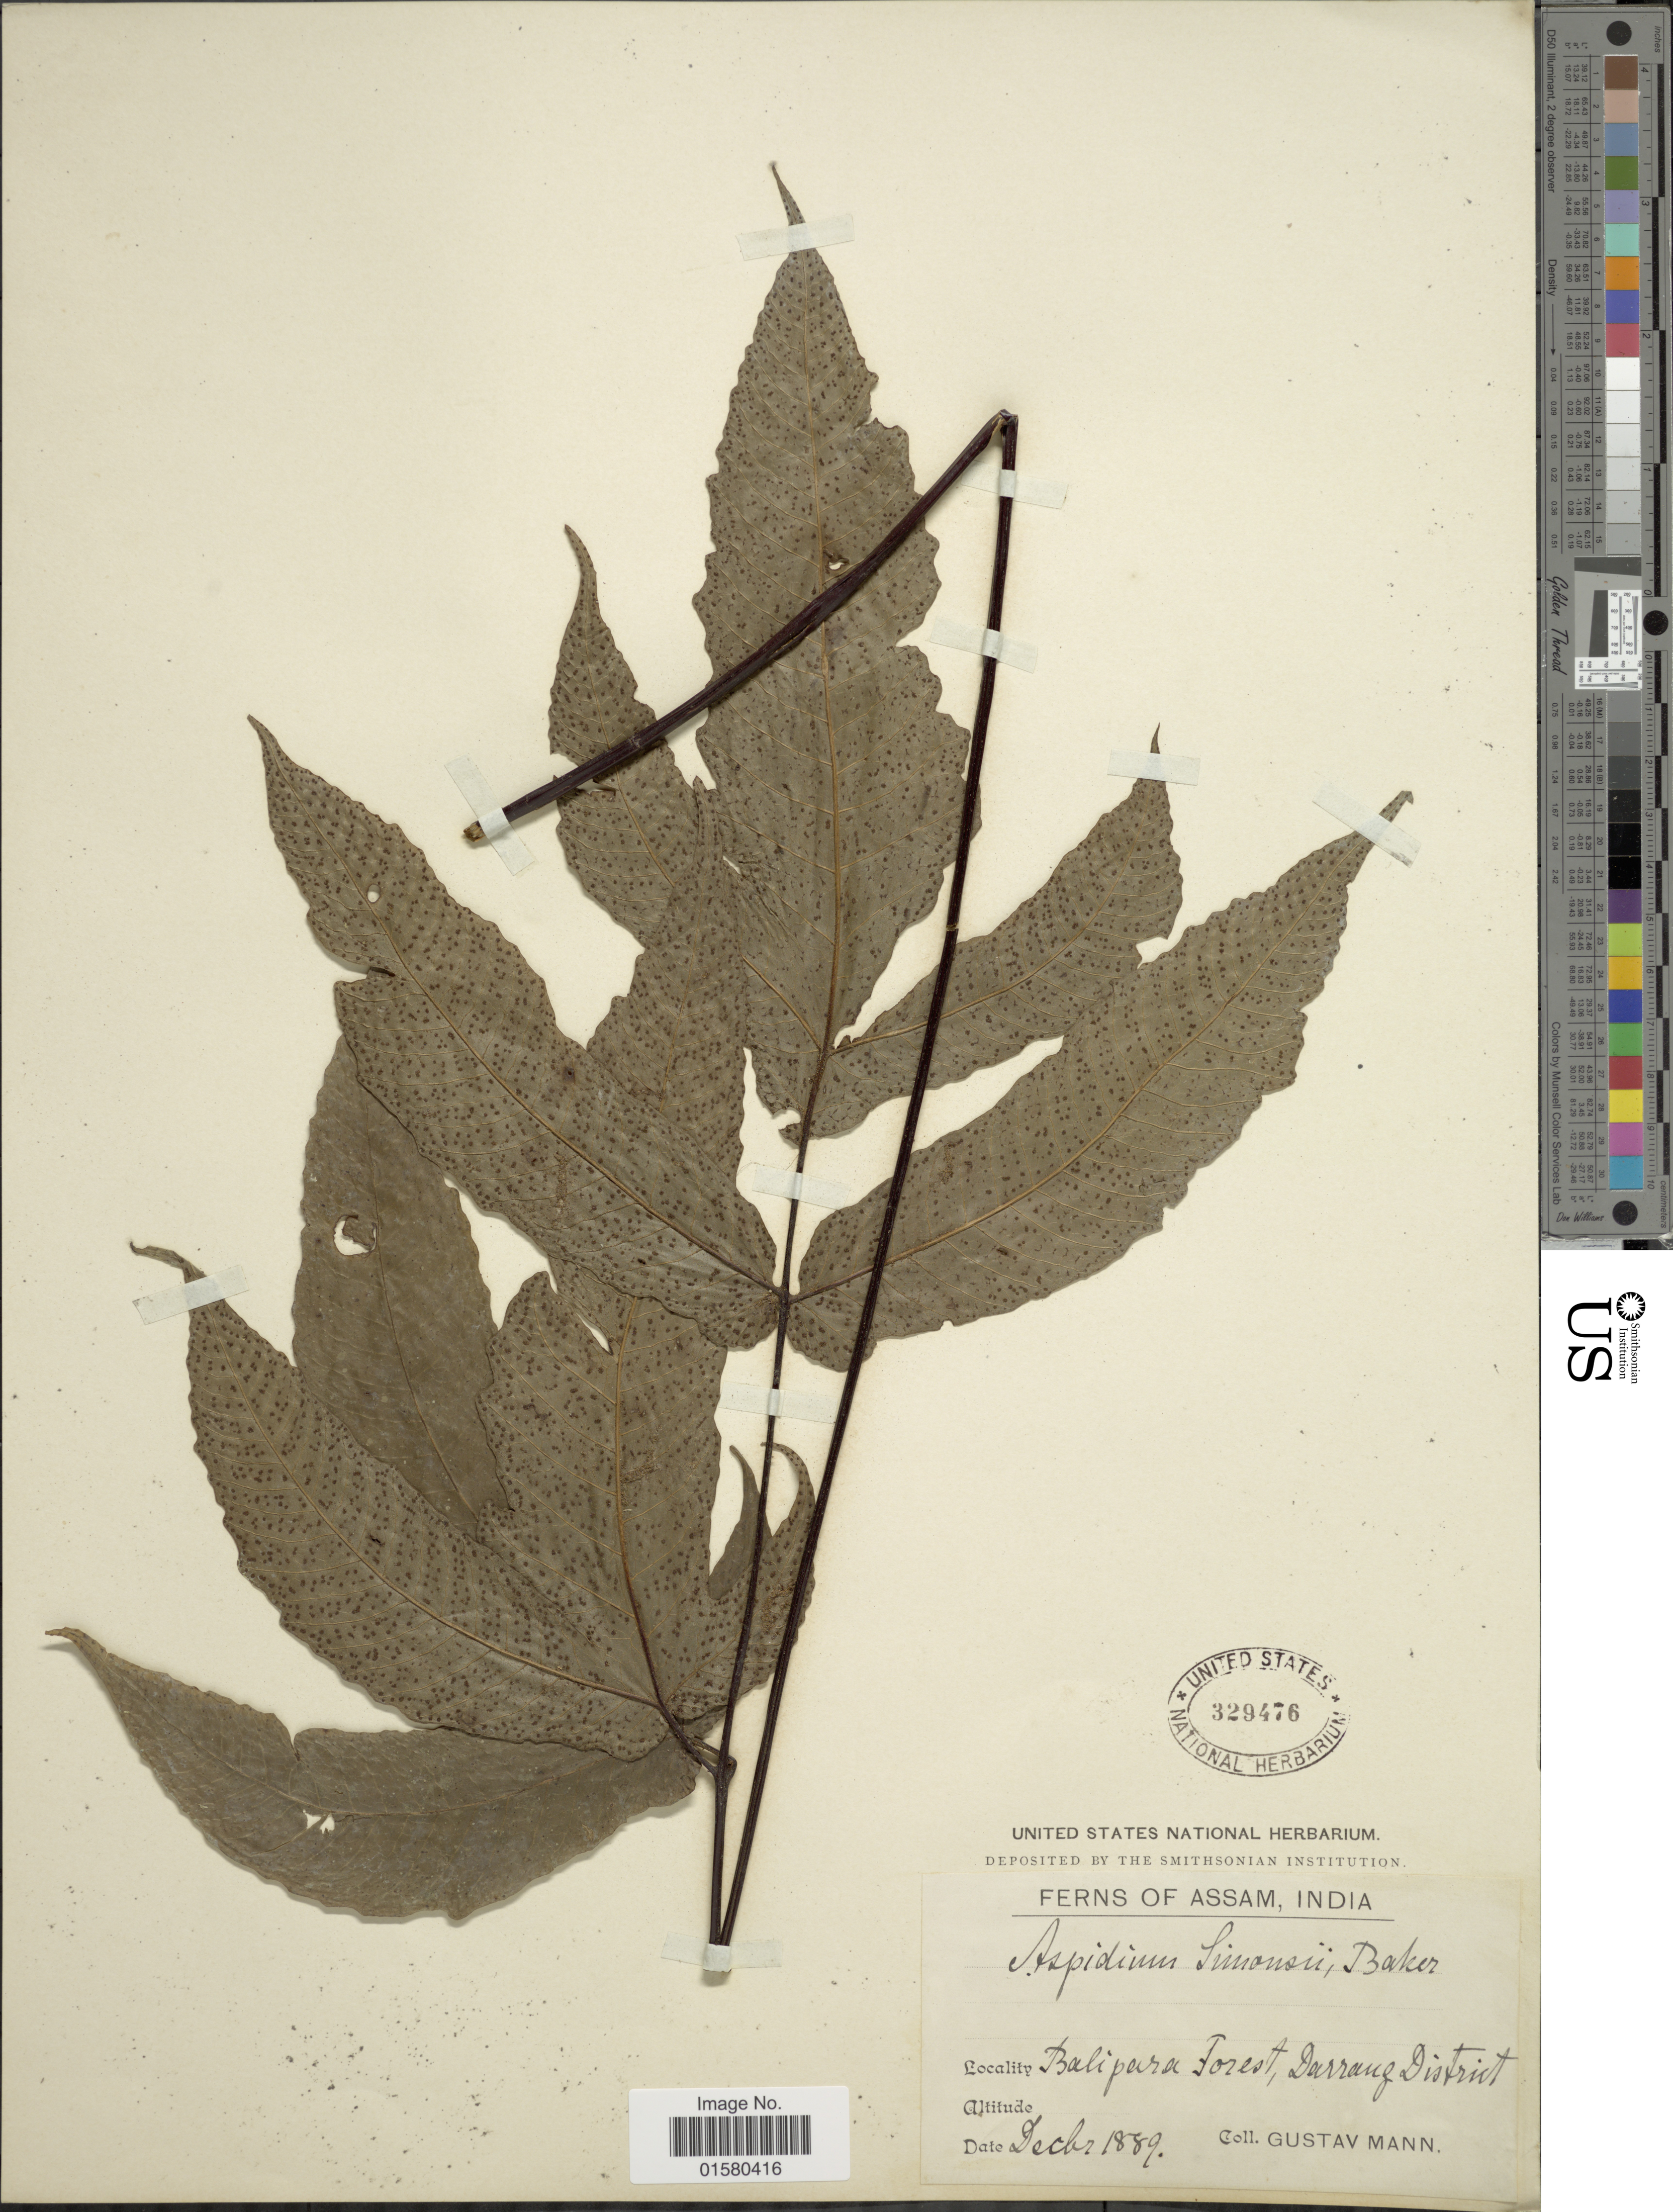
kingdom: Plantae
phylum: Tracheophyta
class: Polypodiopsida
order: Polypodiales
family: Tectariaceae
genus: Tectaria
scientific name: Tectaria simonsii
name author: (Baker) Ching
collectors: G. Mann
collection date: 1889-12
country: India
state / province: Assam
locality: Balipara forest, Darrang district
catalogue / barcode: US 329476